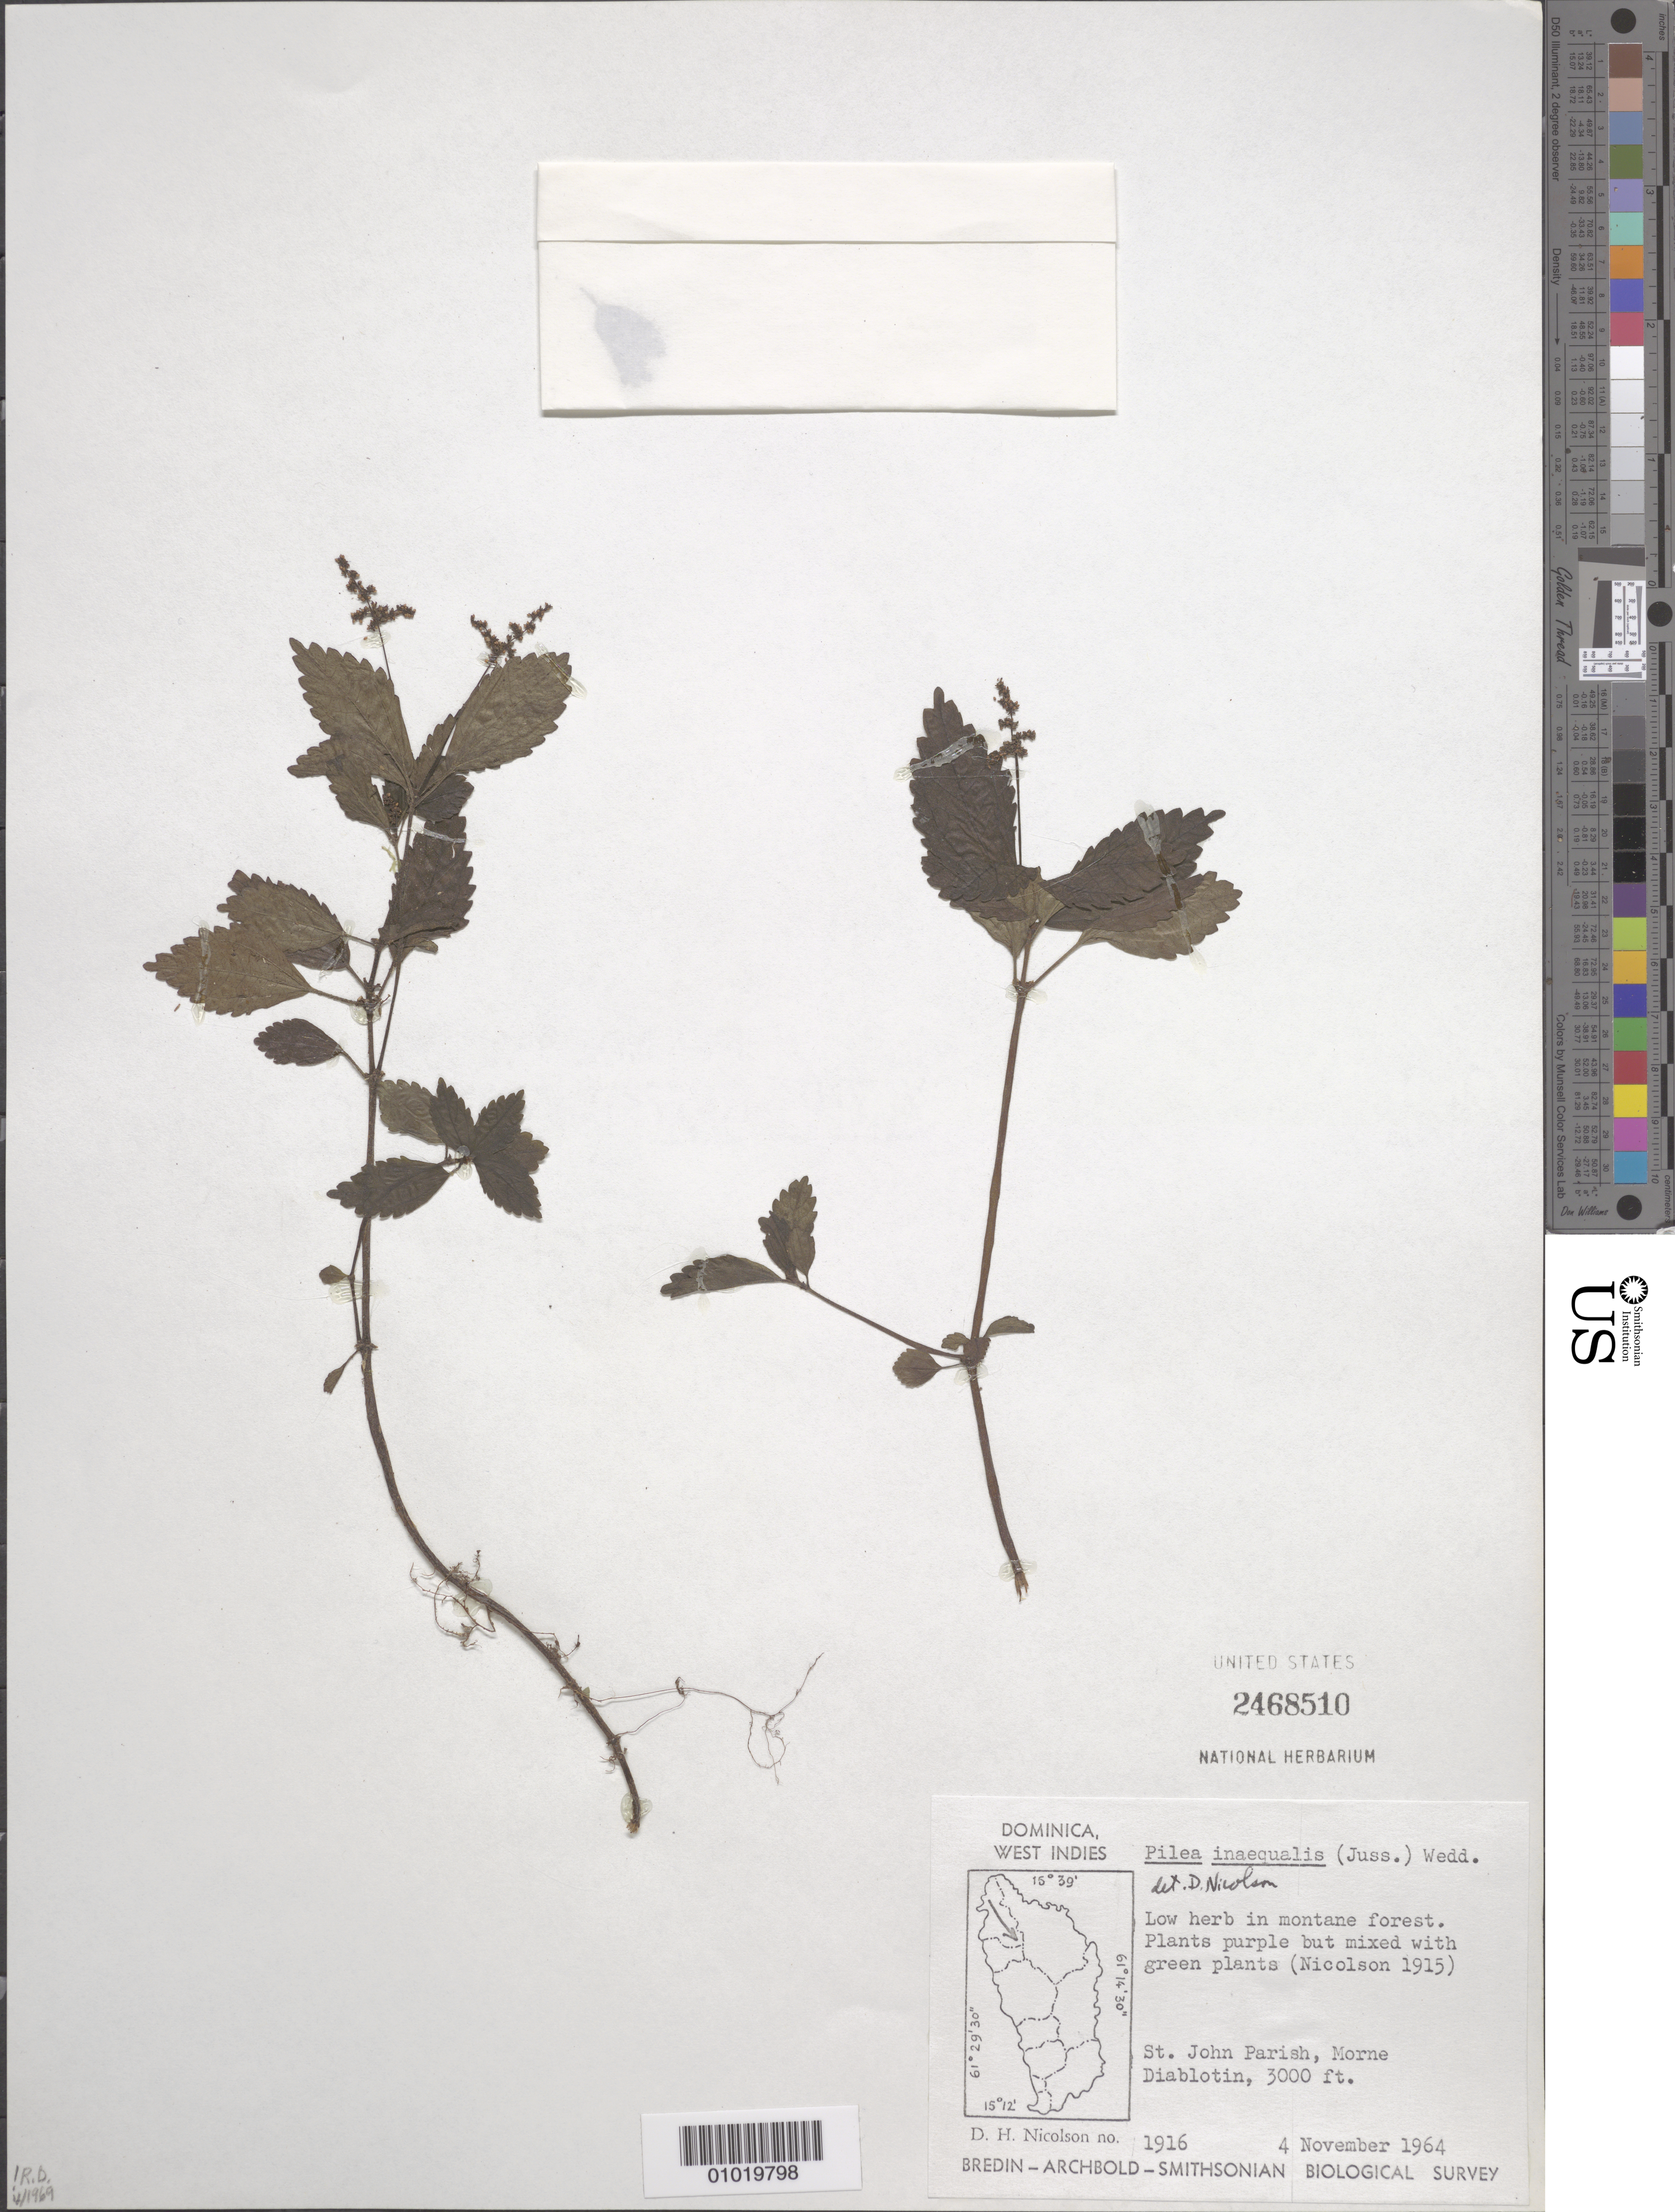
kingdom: Plantae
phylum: Tracheophyta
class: Magnoliopsida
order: Rosales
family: Urticaceae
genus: Pilea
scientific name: Pilea inaequalis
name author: (Juss. ex Poir.) Wedd.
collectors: D. H. Nicolson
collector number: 1916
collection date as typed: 04 Nov 1964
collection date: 1964-11-04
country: Dominica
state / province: St. John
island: Dominica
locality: Morne Diablotin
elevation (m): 914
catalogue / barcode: US 2468510